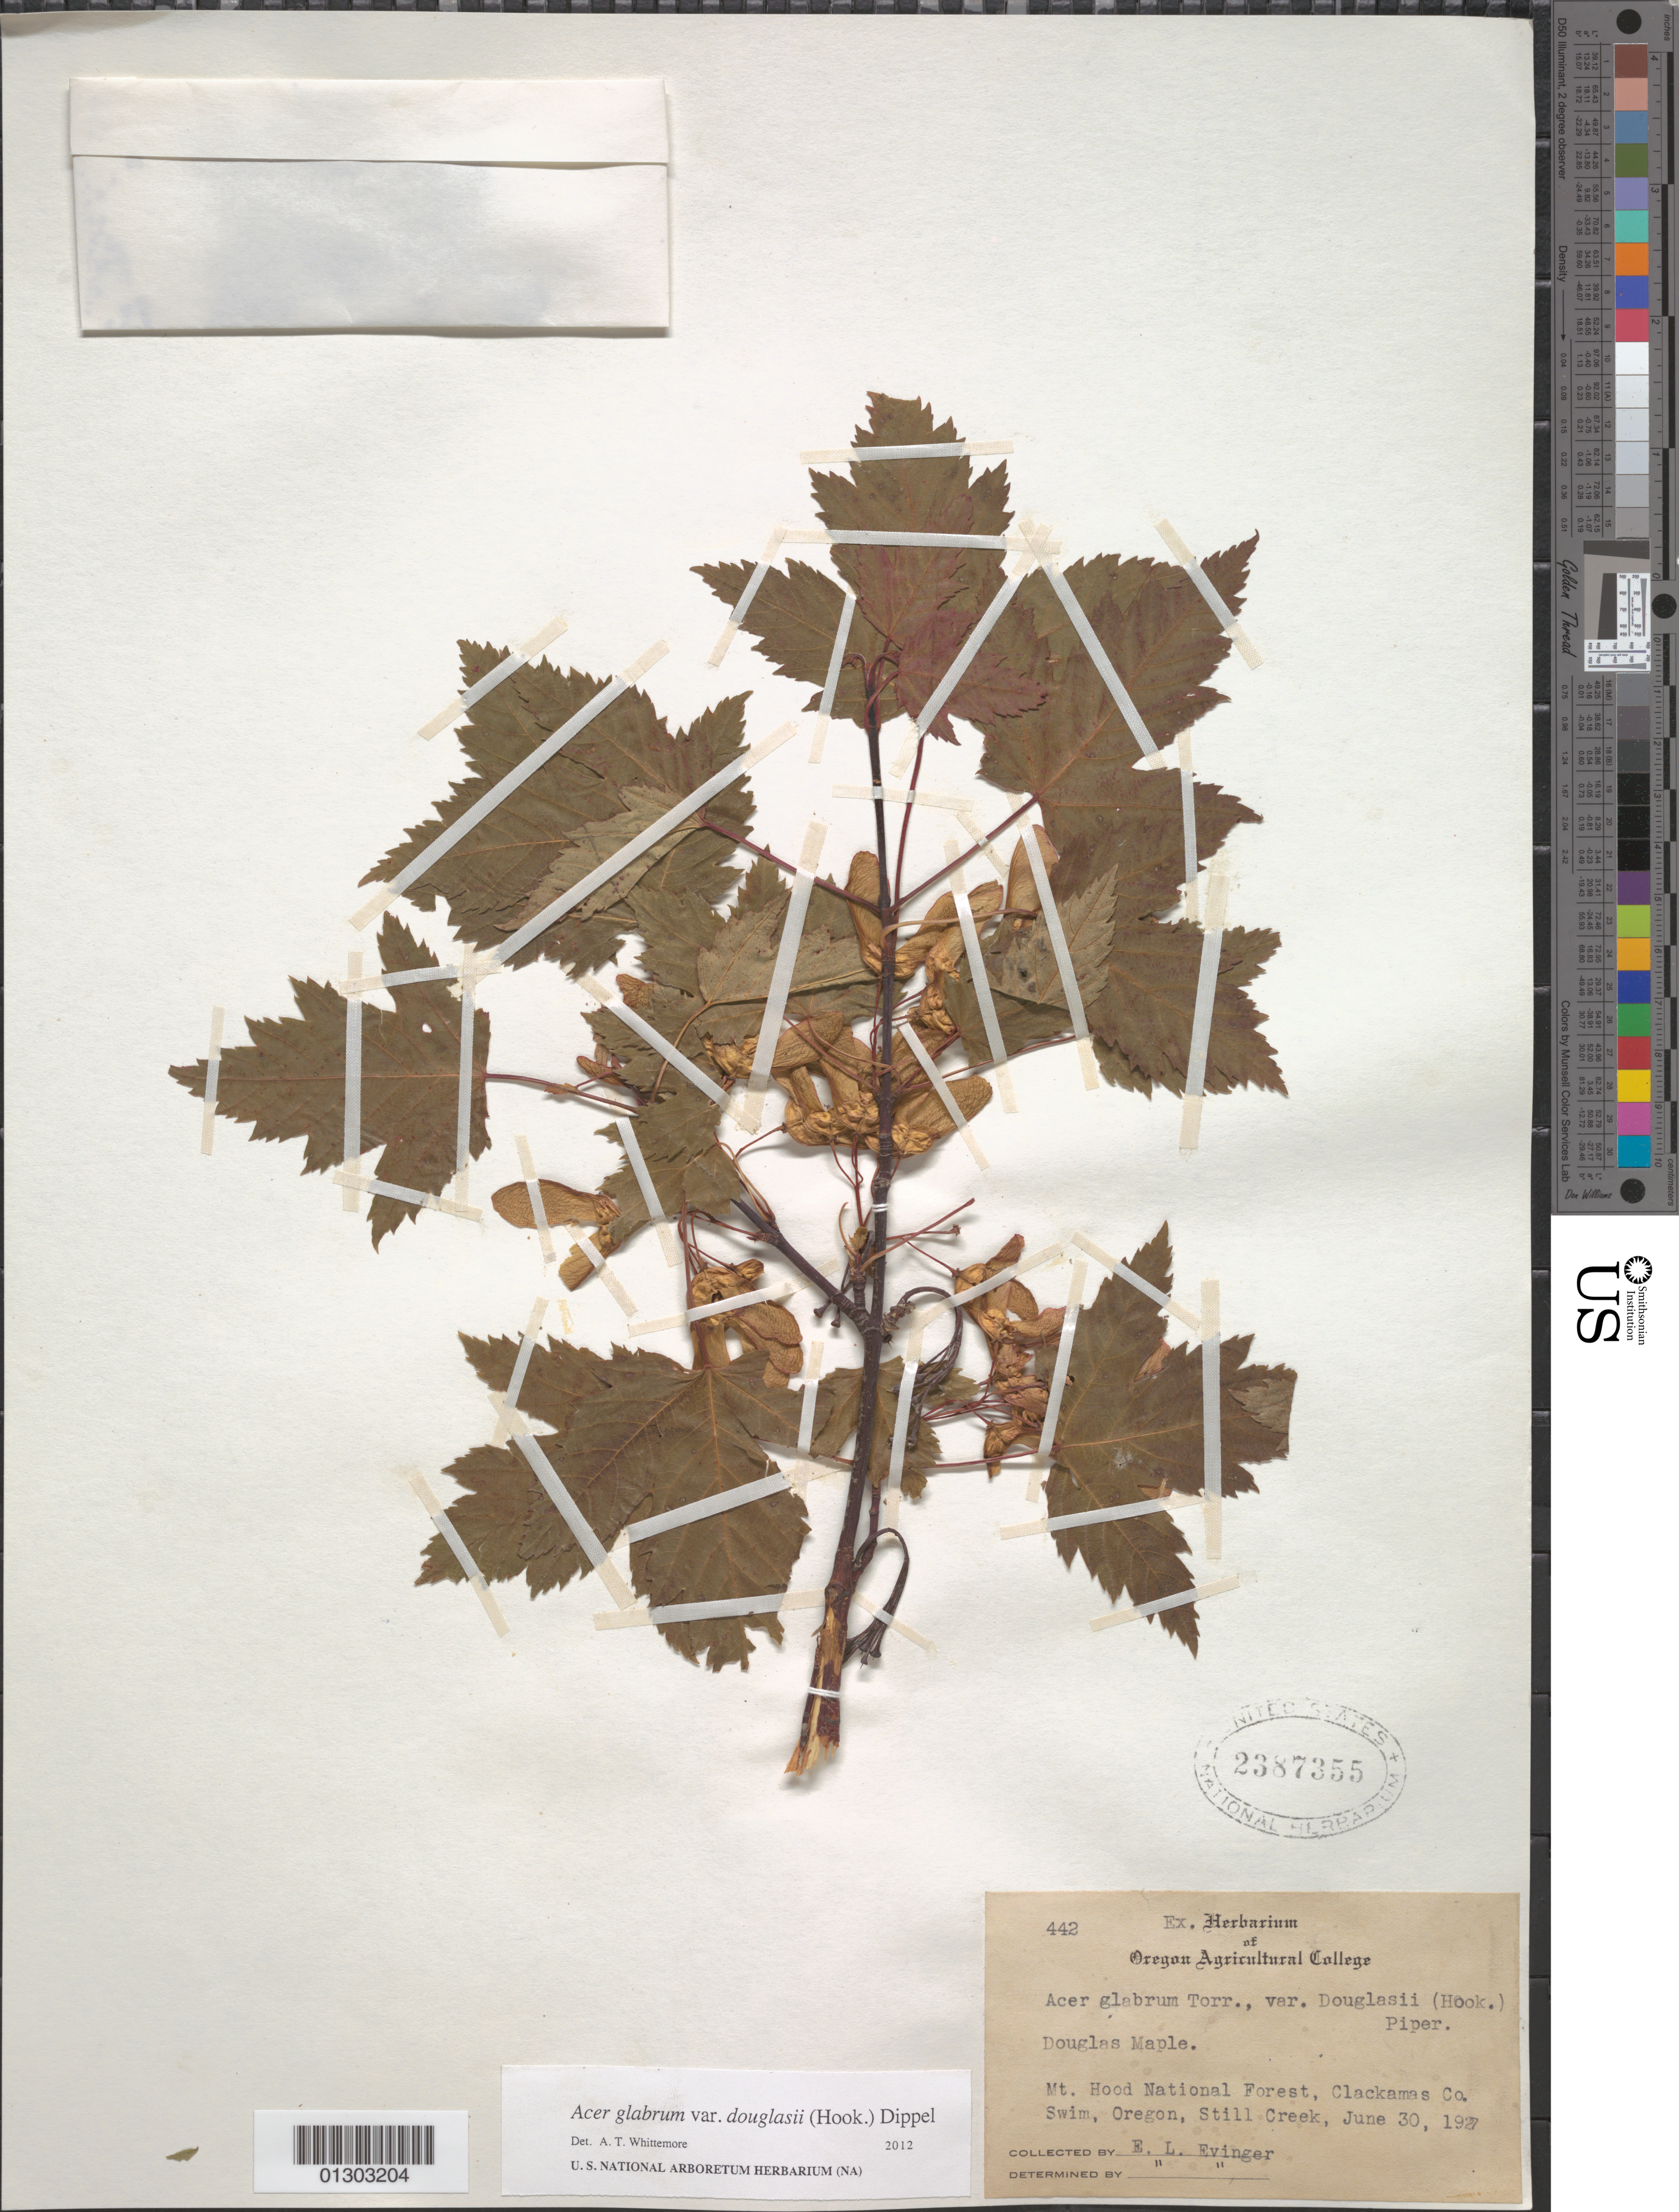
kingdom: Plantae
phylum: Tracheophyta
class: Magnoliopsida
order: Sapindales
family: Sapindaceae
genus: Acer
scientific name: Acer glabrum var. douglasii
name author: (Hook.) Dippel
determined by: Whittemore, A. T.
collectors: E. Evinger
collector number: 442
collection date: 1927-06-20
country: United States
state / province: Oregon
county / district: Clackamas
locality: Clackamas Co., Mt. Hood National Forest, Swim, Still Creek.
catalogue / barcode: US 2387355